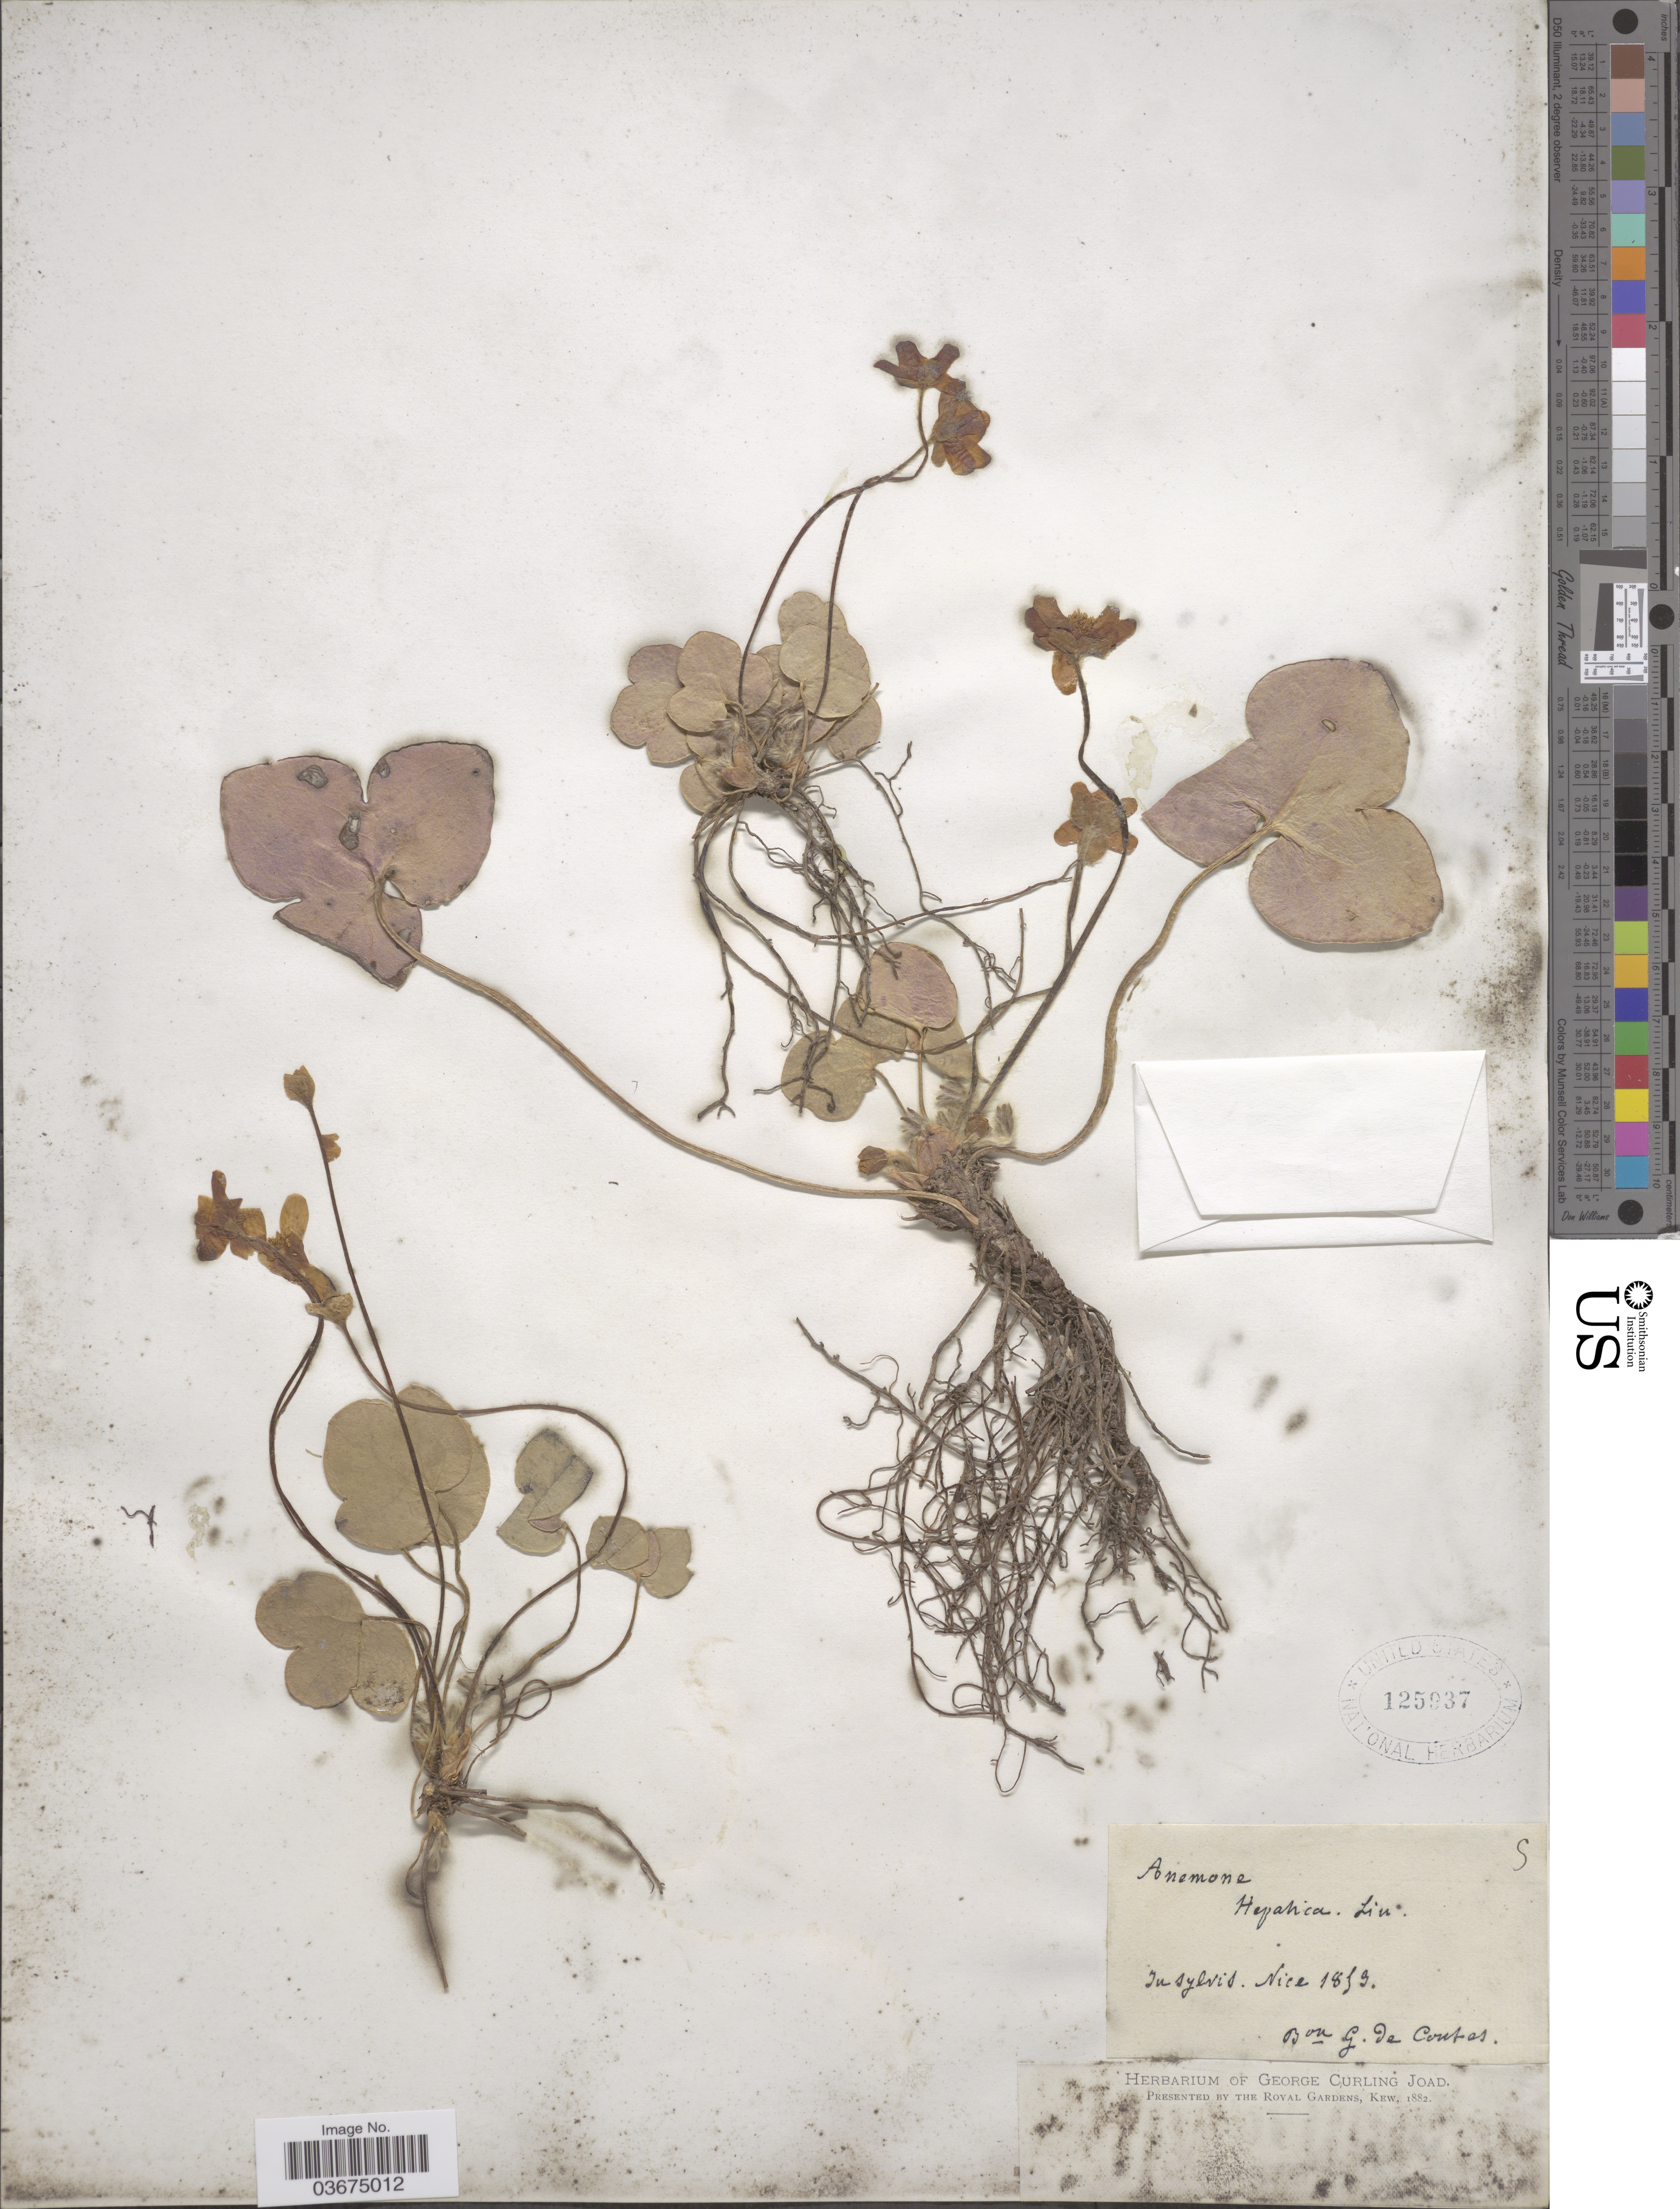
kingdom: Plantae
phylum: Tracheophyta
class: Magnoliopsida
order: Ranunculales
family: Ranunculaceae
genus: Hepatica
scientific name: Hepatica triloba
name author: Chaix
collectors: G. de Contes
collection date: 1859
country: France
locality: In sylvis Nice.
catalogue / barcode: US 125937